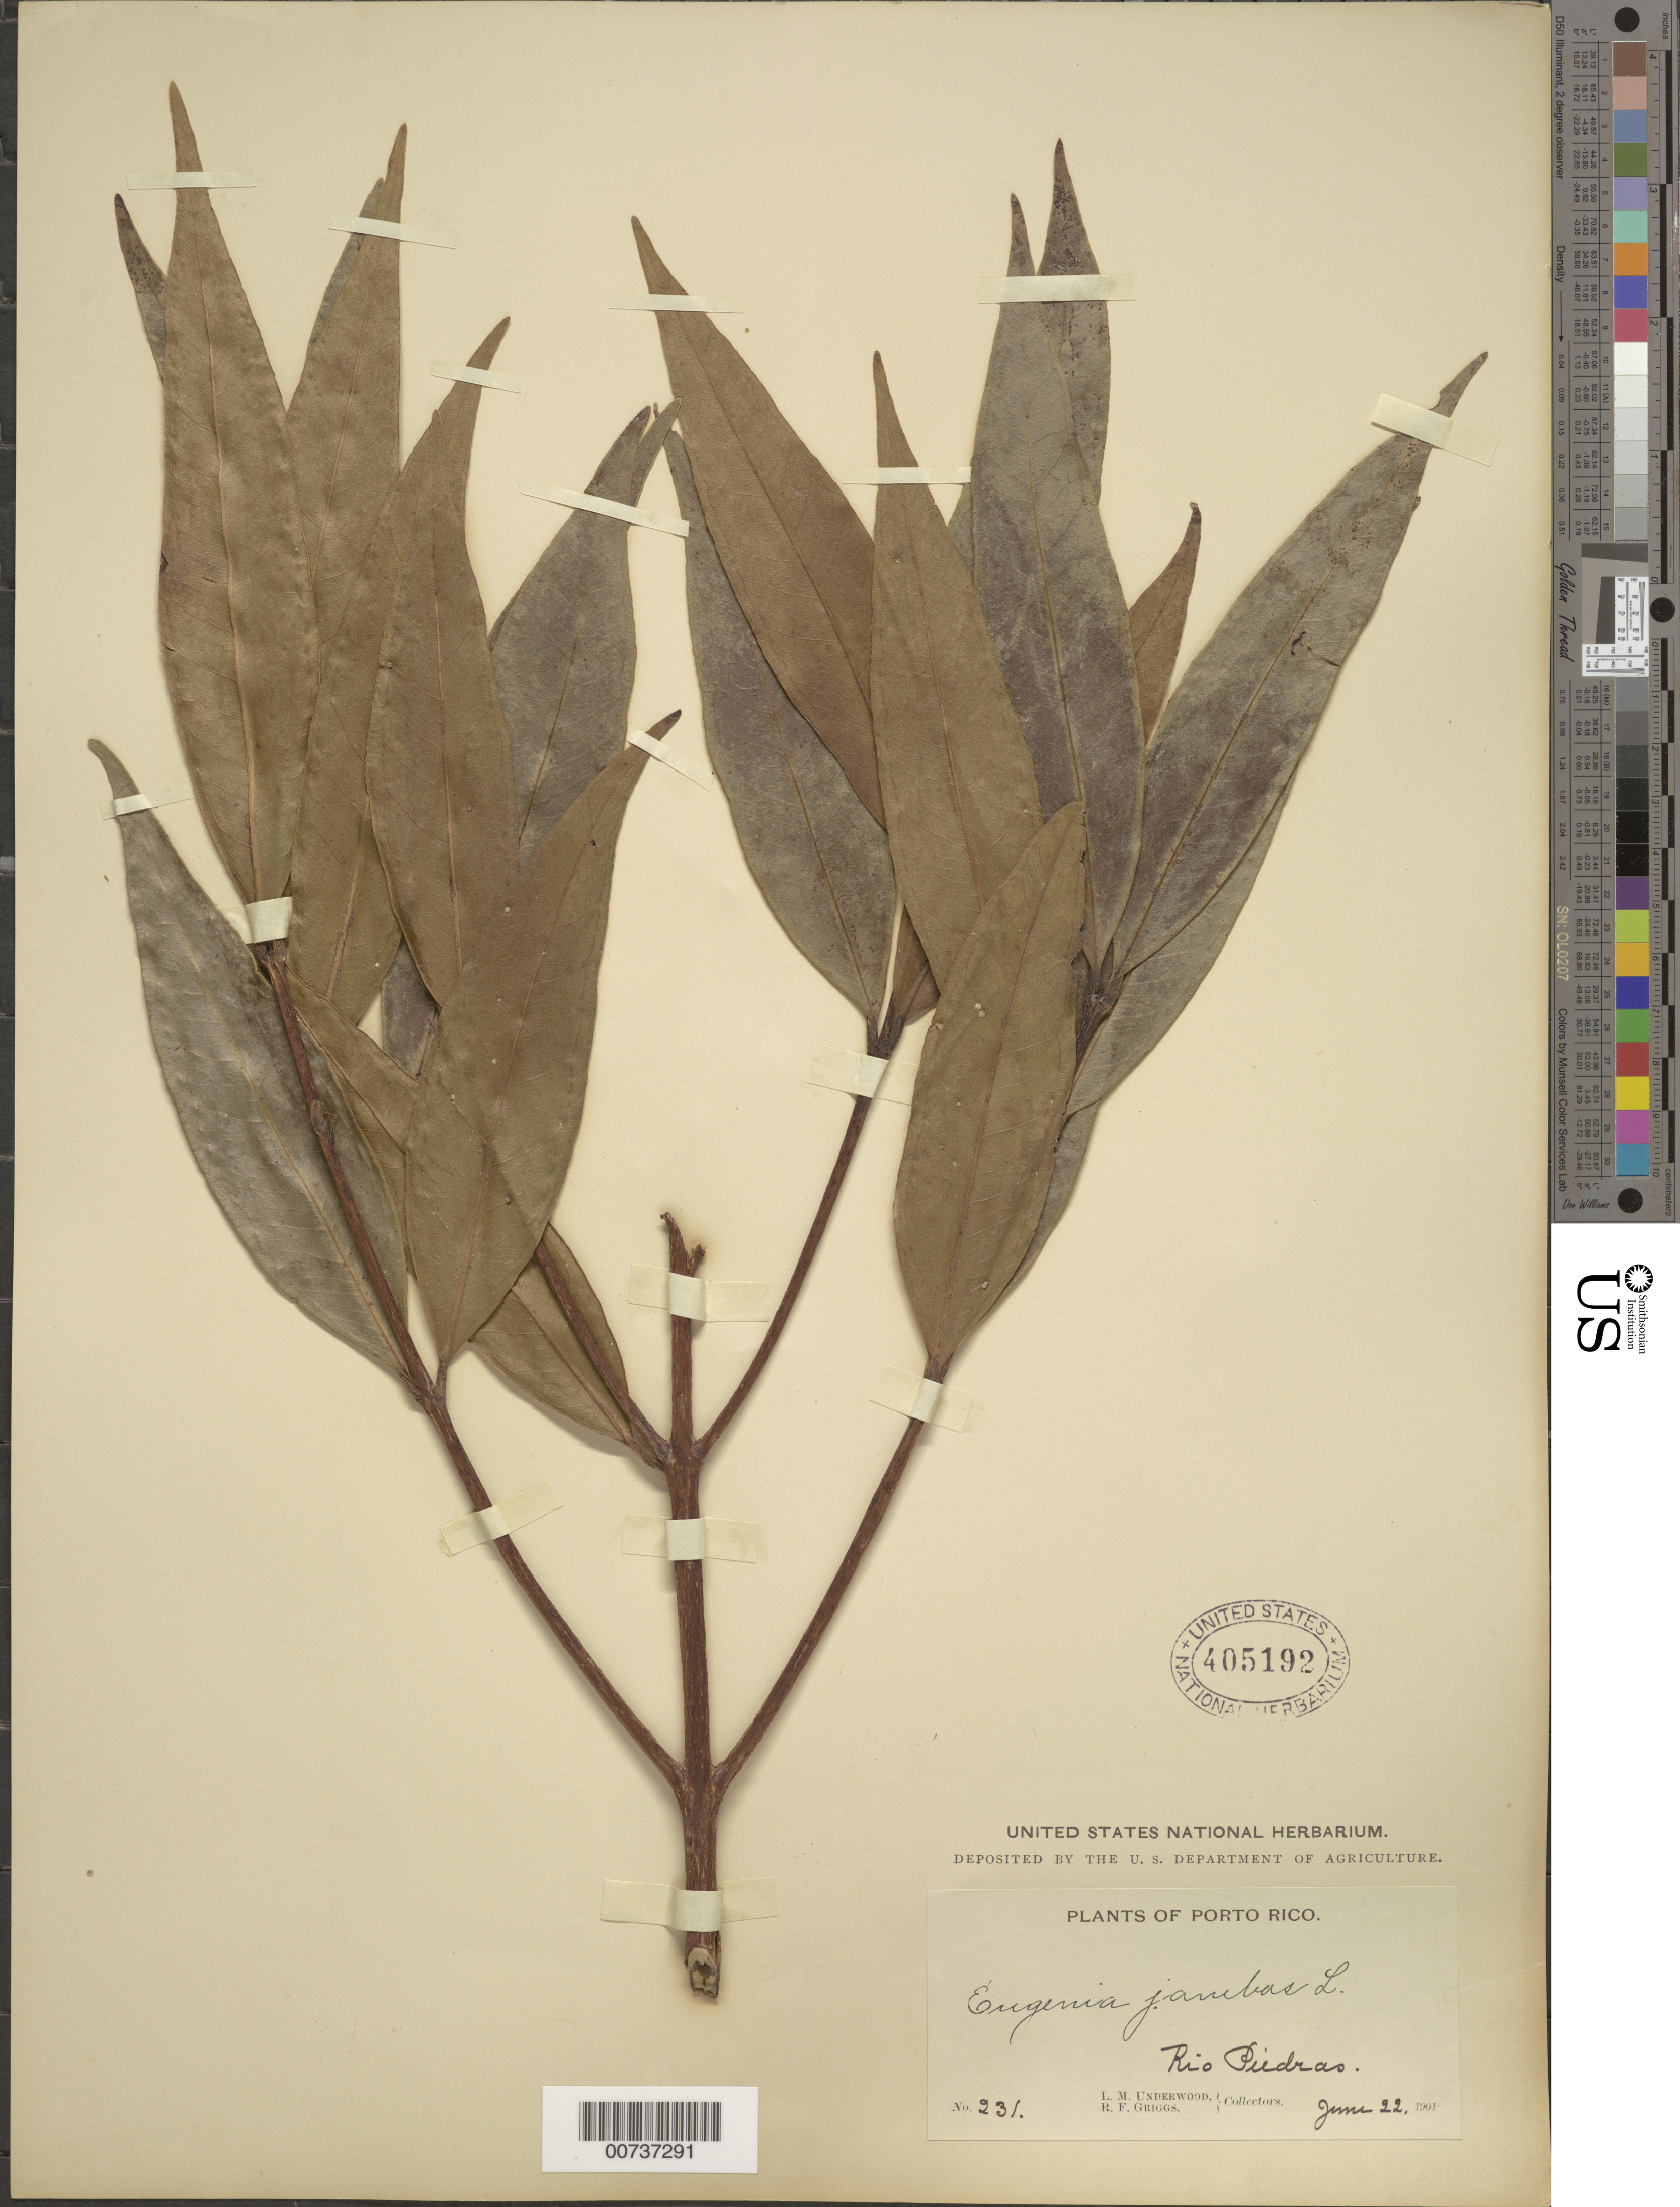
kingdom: Plantae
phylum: Tracheophyta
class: Magnoliopsida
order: Myrtales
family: Myrtaceae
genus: Syzygium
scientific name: Syzygium jambos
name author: (L.) Alston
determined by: Strong, Mark T., (BOT), Smithsonian Institution - National Museum of Natural History (UNITED STATES)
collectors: L. M. Underwood & R. F. Griggs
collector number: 231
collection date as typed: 22 Jun 1901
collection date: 1901-06-22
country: Puerto Rico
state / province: San Juan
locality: Rio Piedras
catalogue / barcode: US 405192